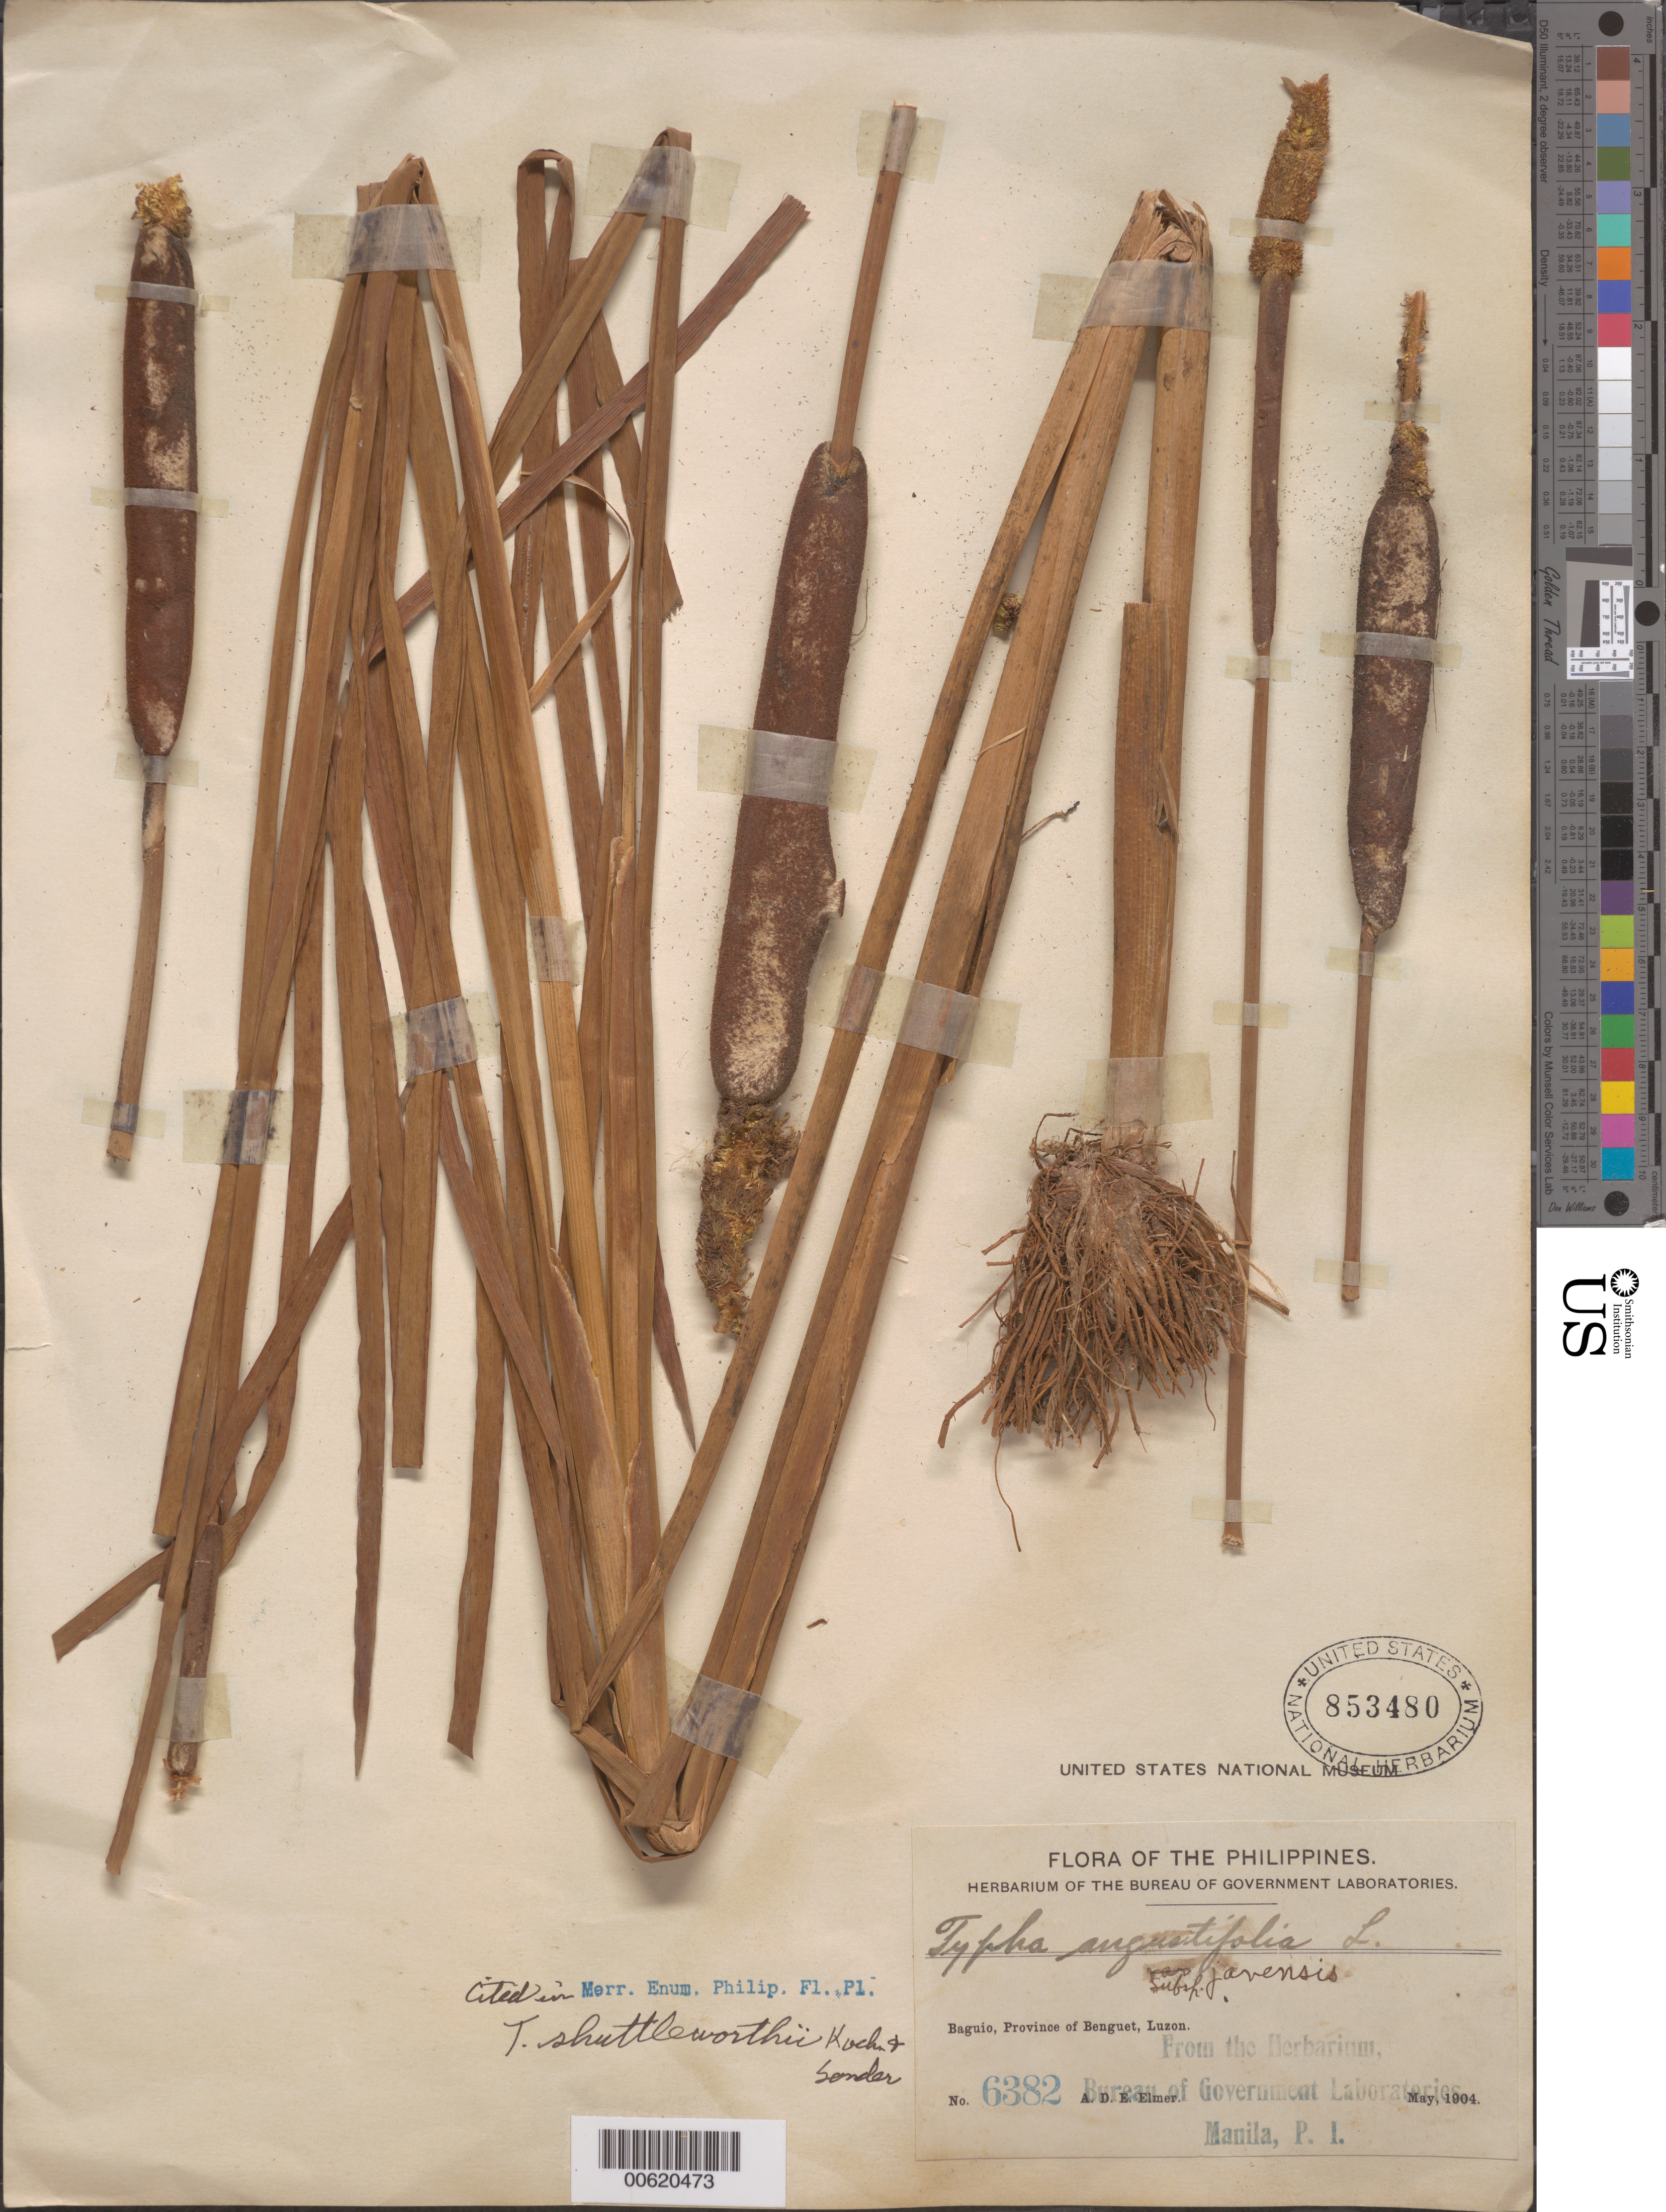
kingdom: Plantae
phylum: Tracheophyta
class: Liliopsida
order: Poales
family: Typhaceae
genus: Typha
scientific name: Typha shuttleworthii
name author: W.D.J. Koch & Sond.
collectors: A. D. E. Elmer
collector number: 6382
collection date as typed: May 1904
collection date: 1904-05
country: Philippines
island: Luzon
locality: Baguio, Benguet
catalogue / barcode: US 853480